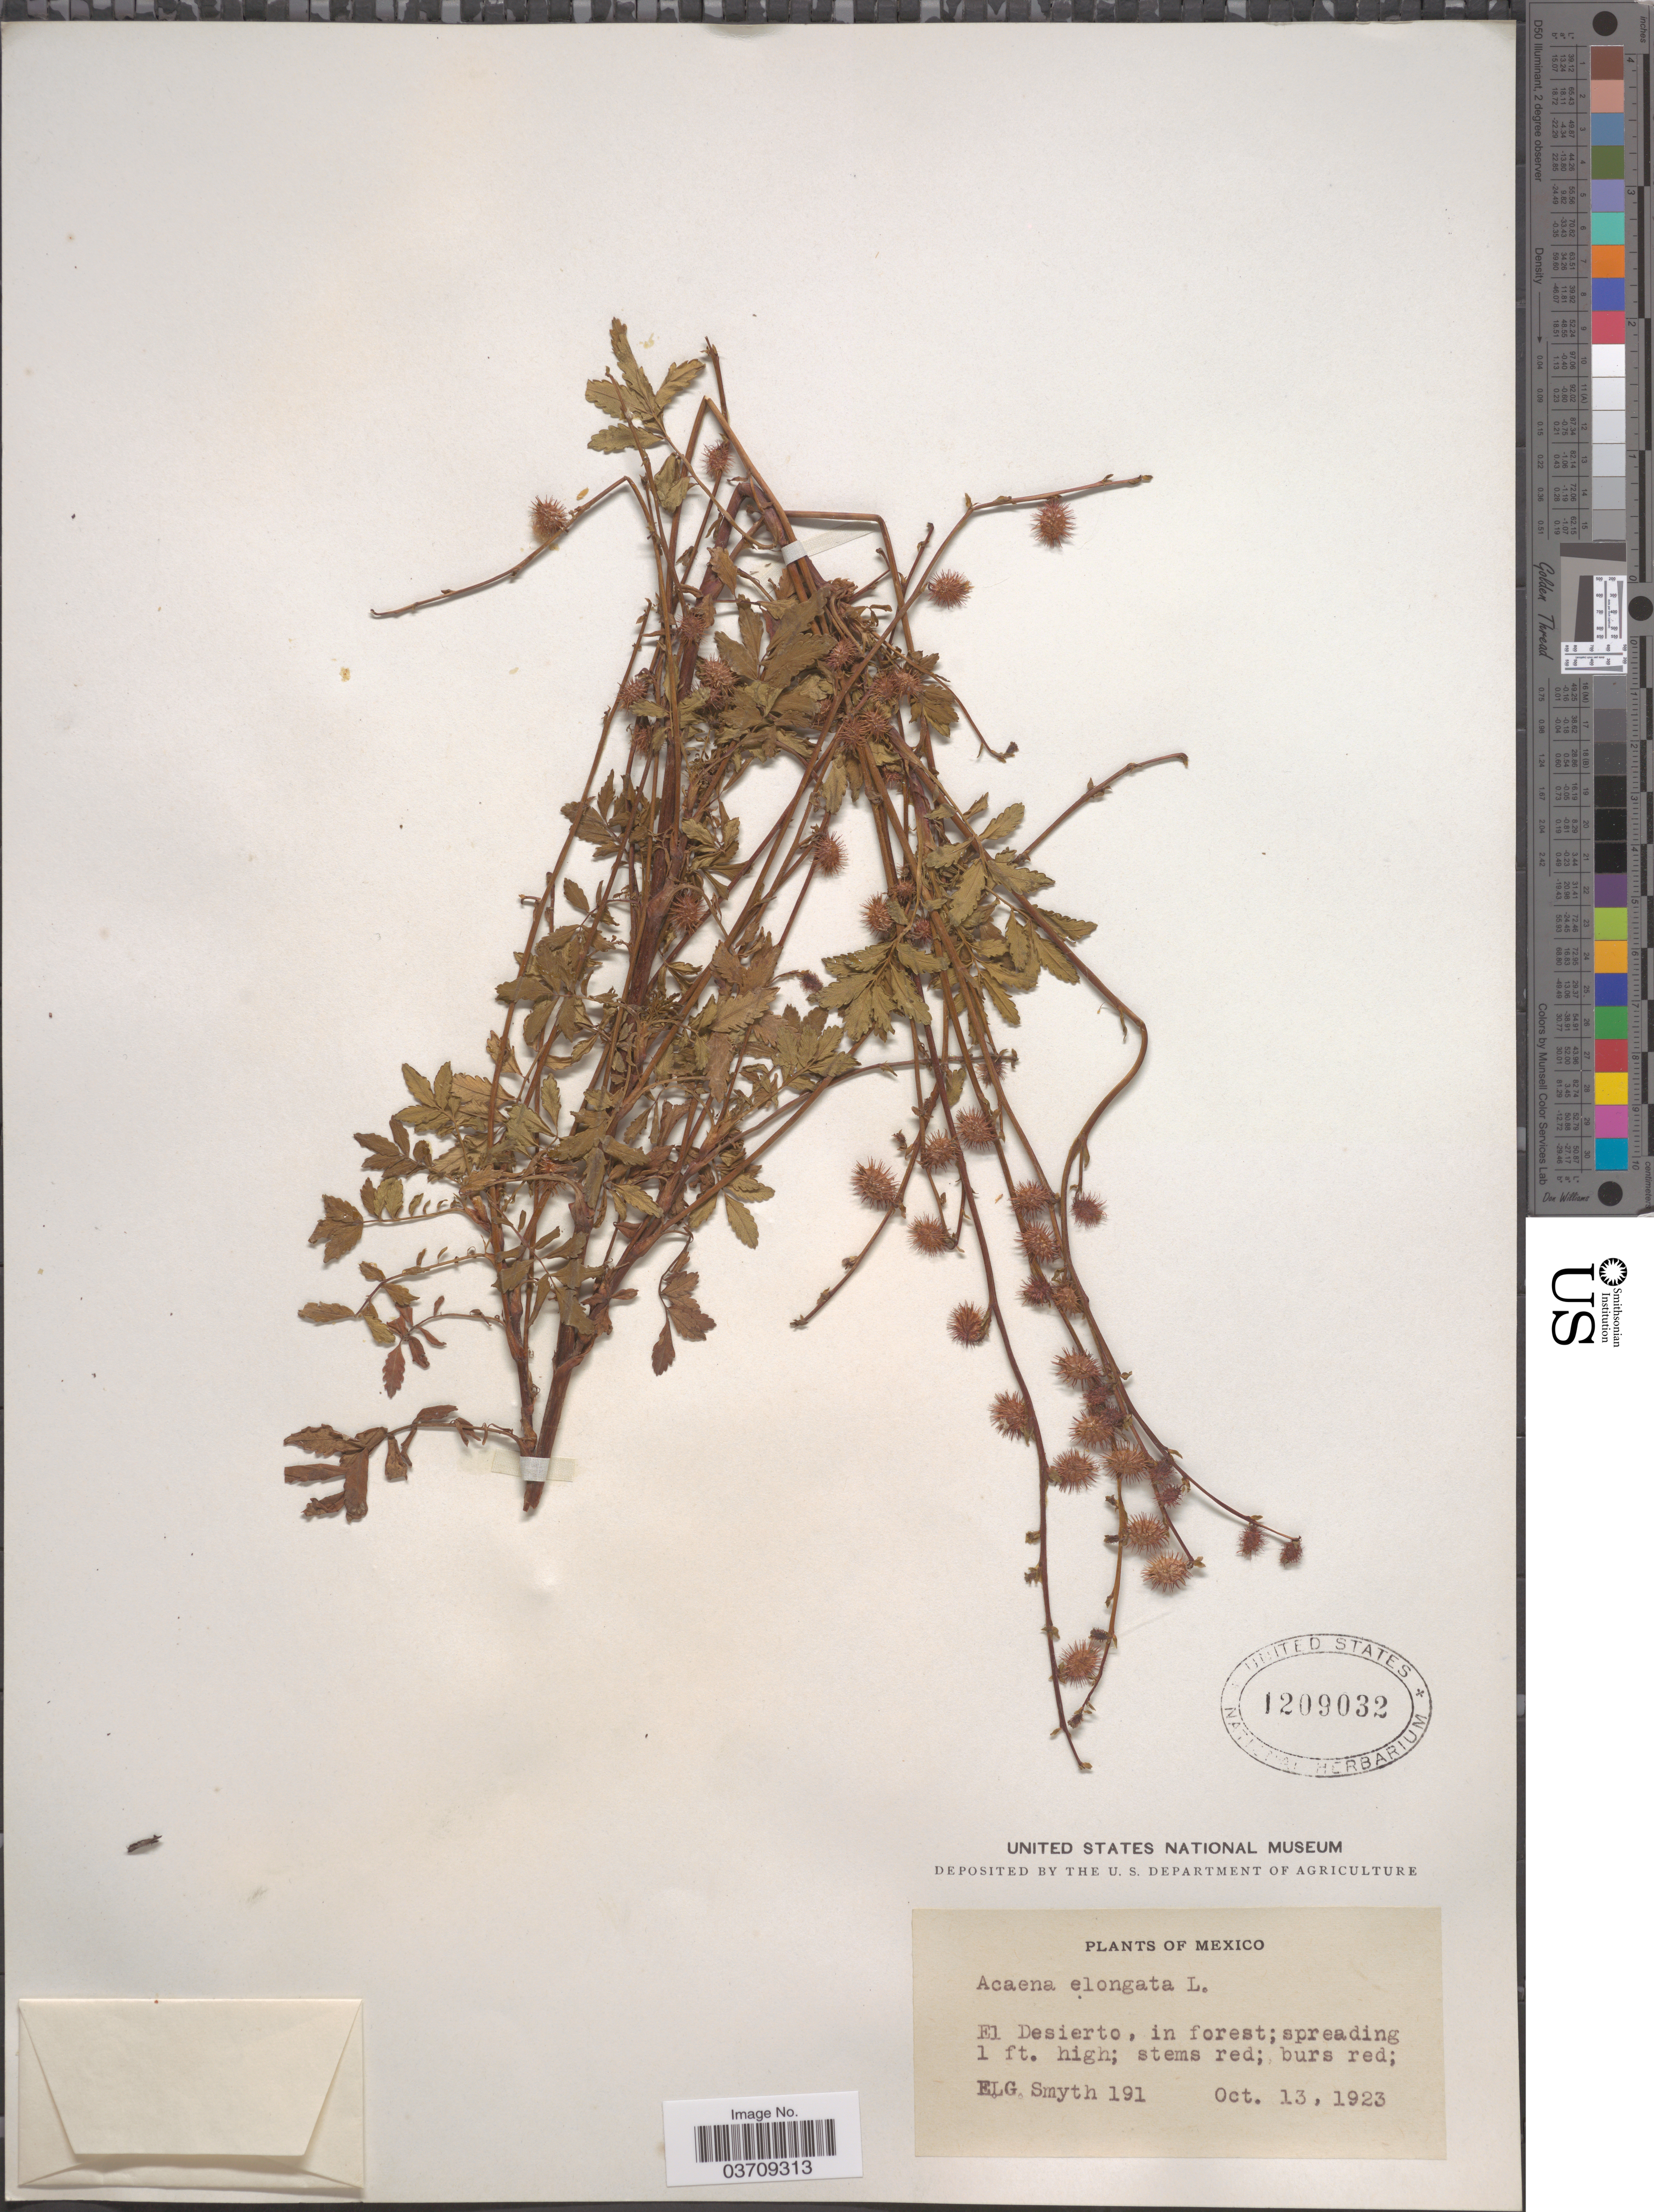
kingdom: Plantae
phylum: Tracheophyta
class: Magnoliopsida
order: Rosales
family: Rosaceae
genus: Acaena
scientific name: Acaena elongata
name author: L.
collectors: E. Smyth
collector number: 191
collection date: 1923-10-13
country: Mexico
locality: El Desierto.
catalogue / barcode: US 1209032